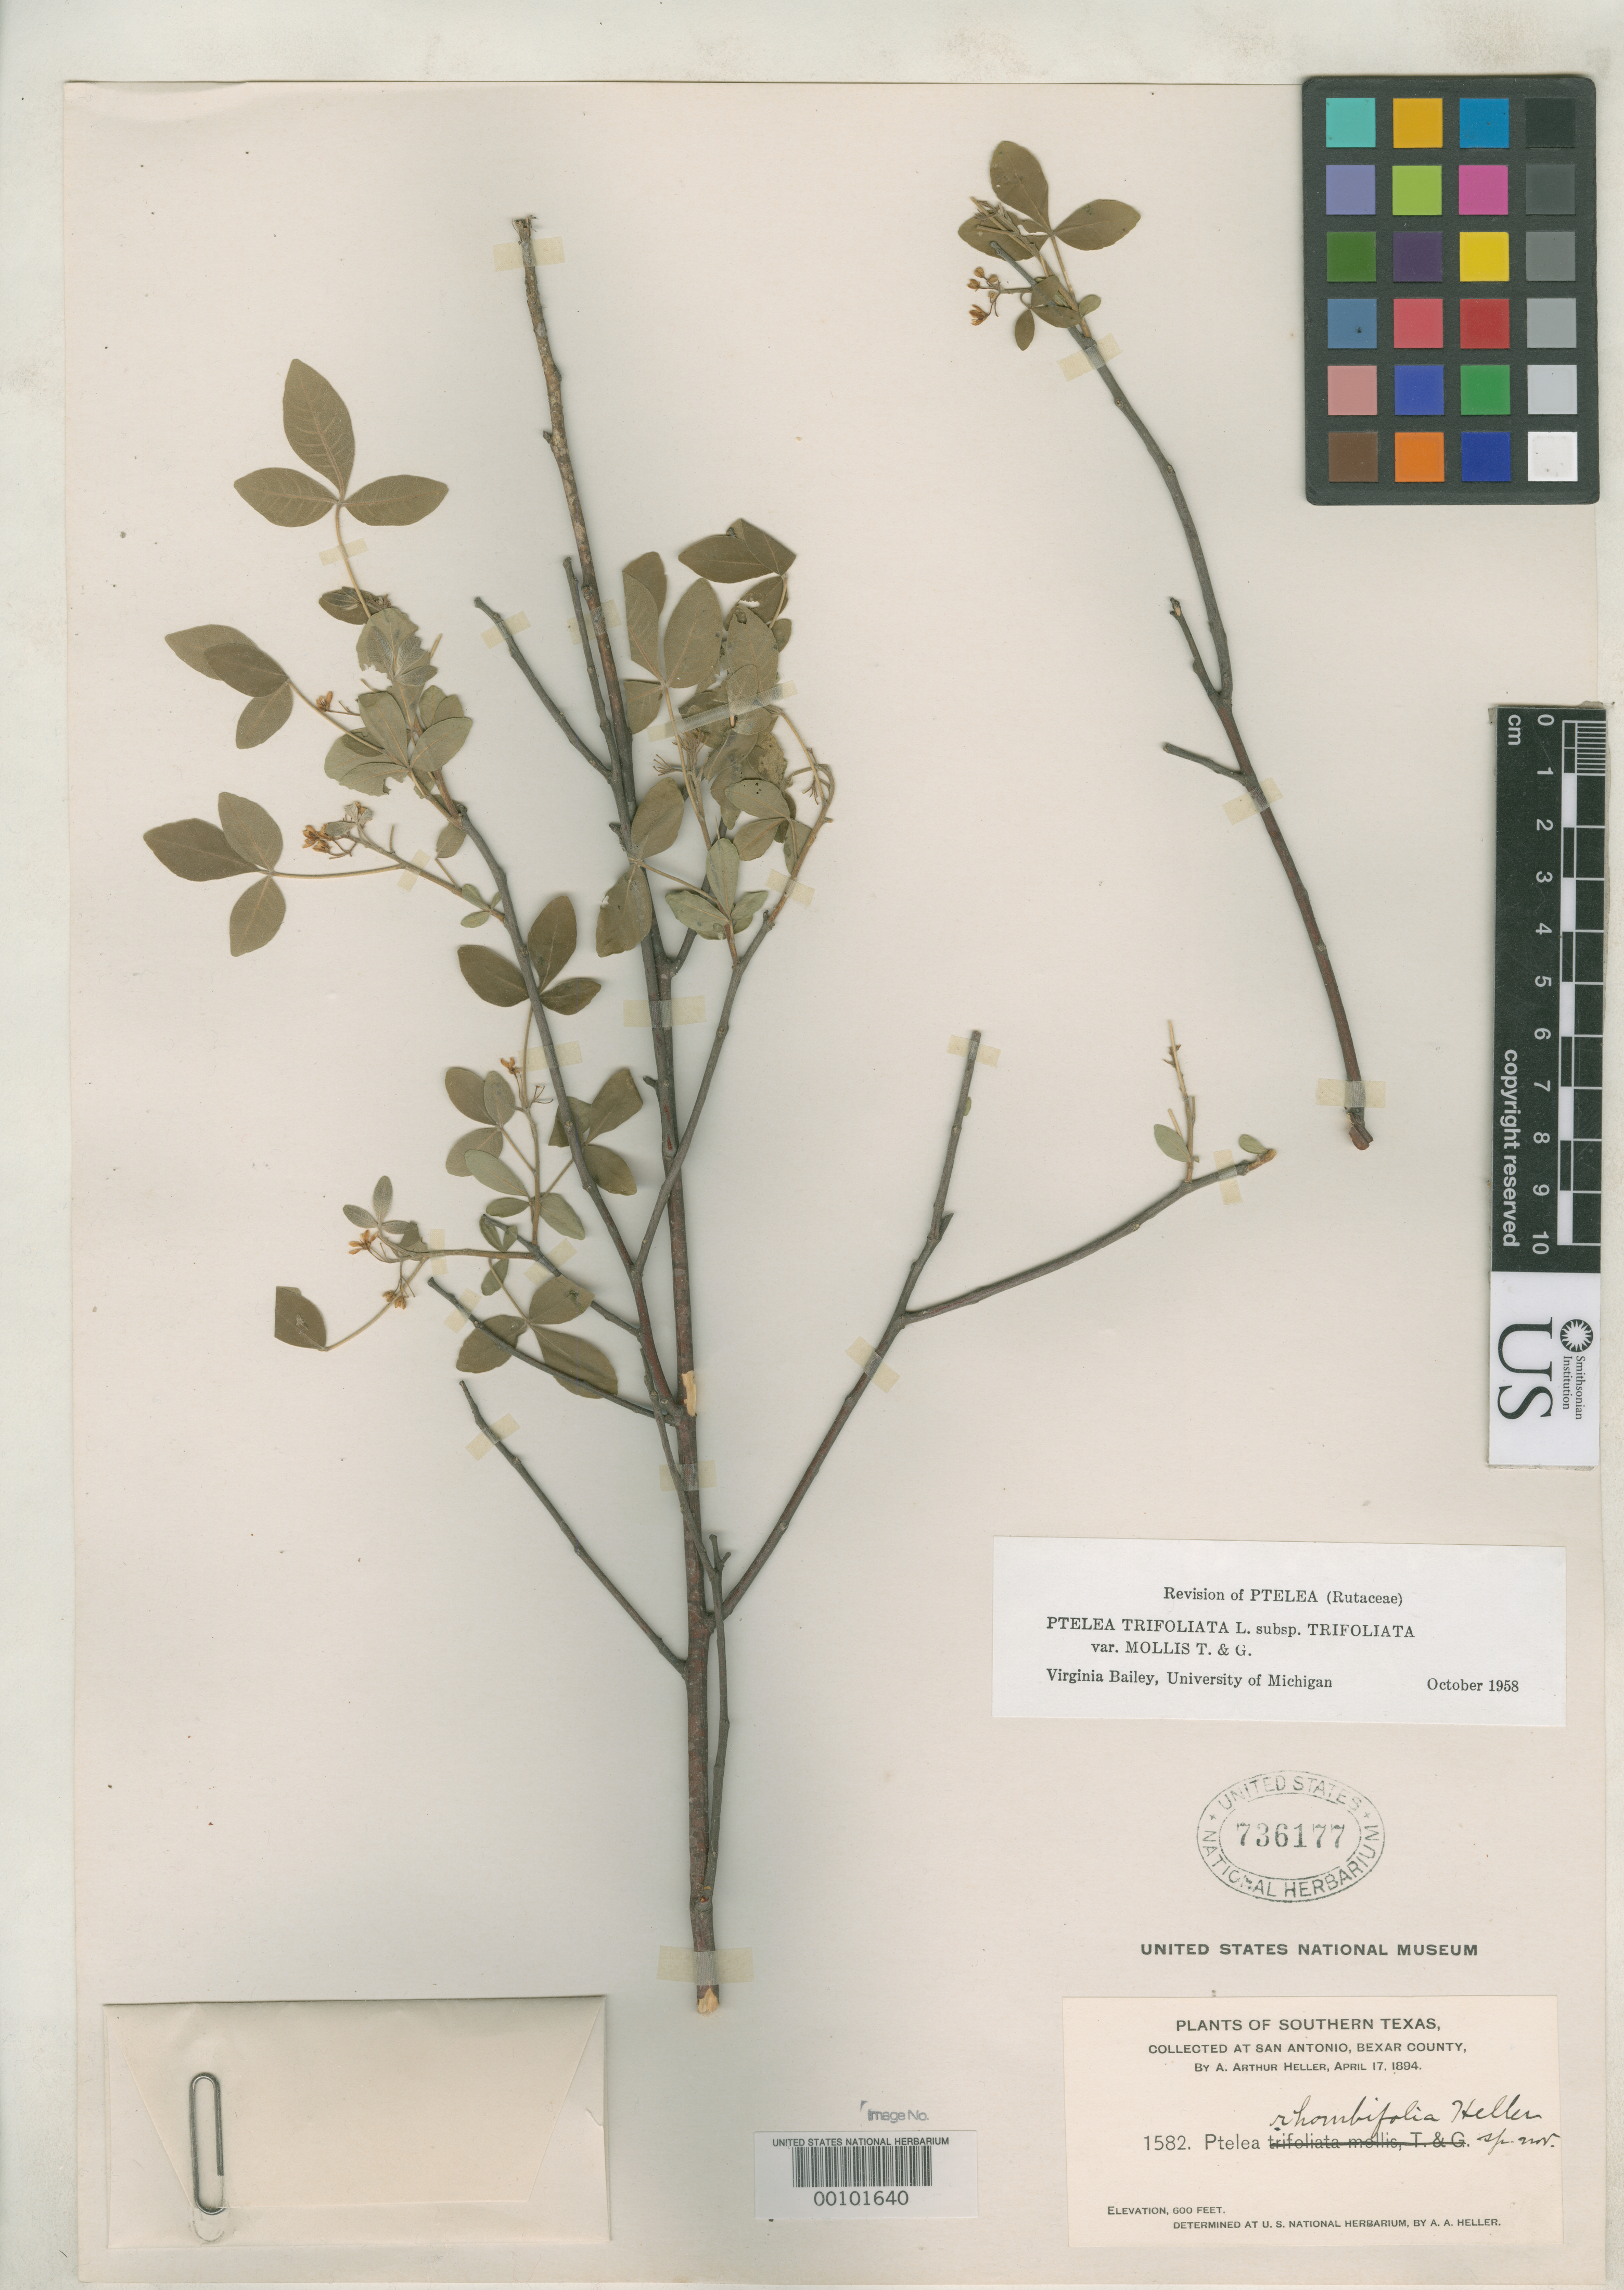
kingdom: Plantae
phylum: Tracheophyta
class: Magnoliopsida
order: Sapindales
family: Rutaceae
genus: Ptelea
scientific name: Ptelea rhombifolia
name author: A. Heller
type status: Isotype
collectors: A. A. Heller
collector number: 1582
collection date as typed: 17 Apr 1894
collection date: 1894-04-17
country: United States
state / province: Texas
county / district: Bexar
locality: San Antonio.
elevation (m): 183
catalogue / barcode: US 736177